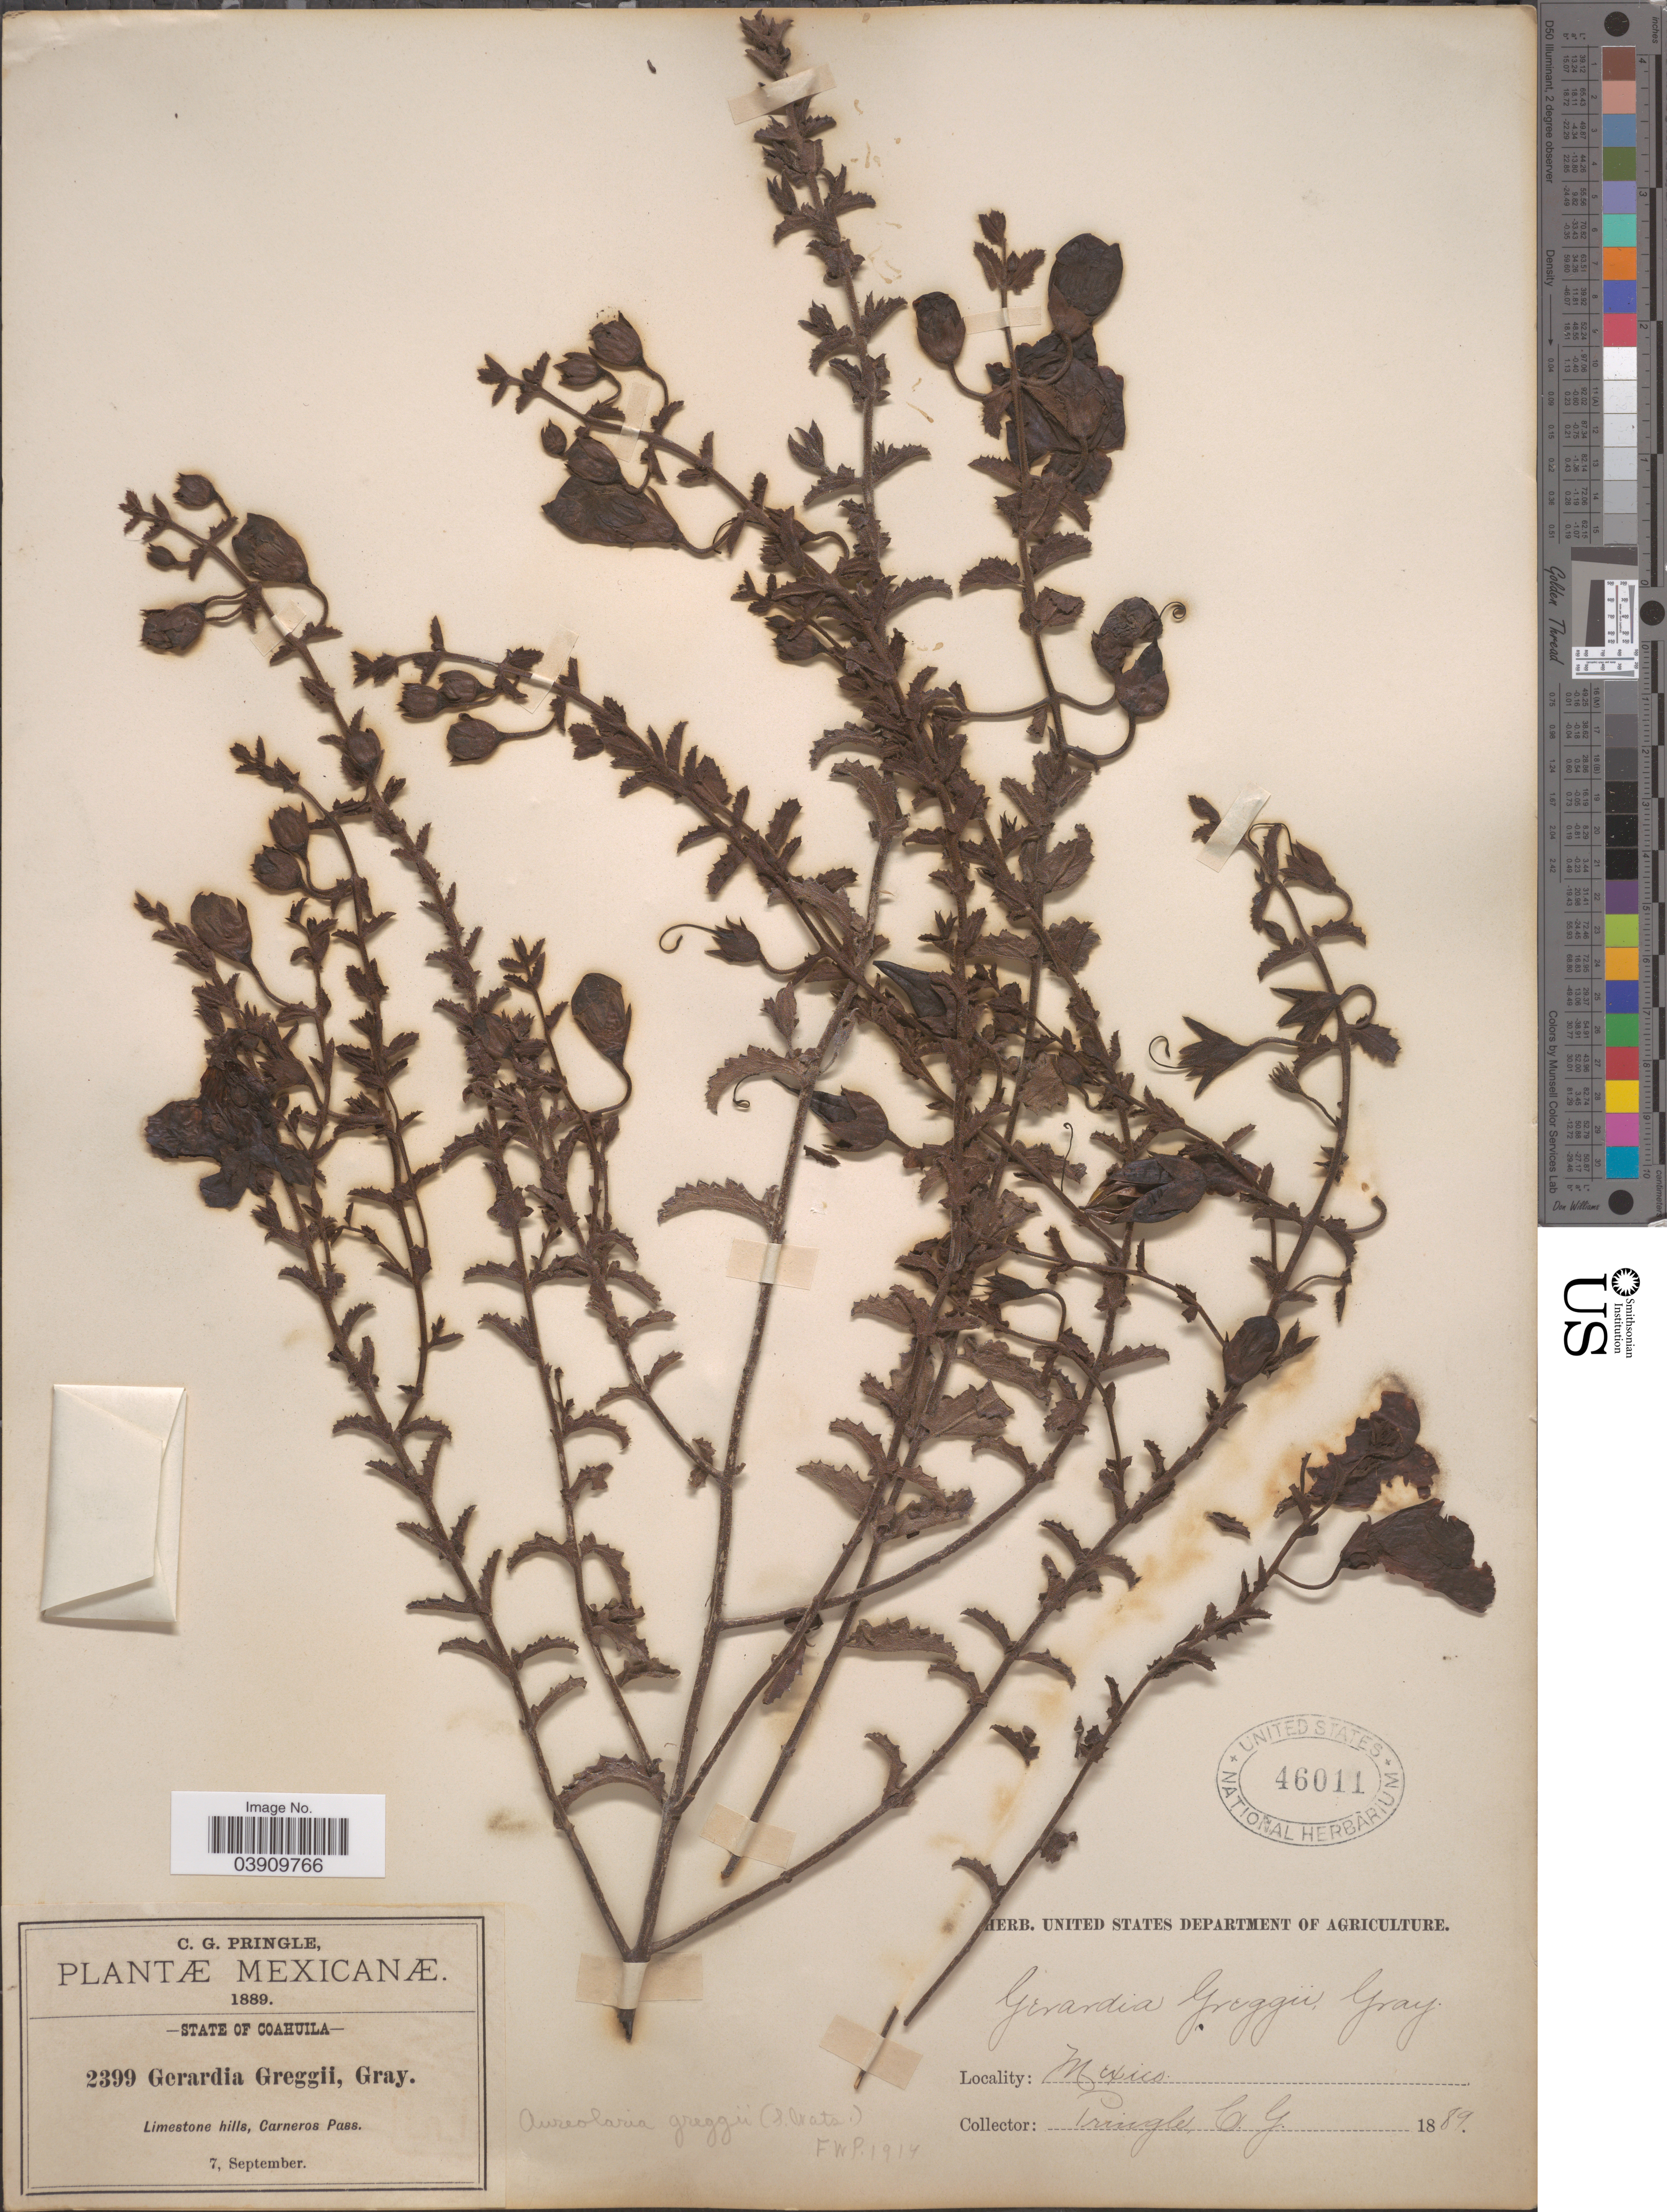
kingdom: Plantae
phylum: Tracheophyta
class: Magnoliopsida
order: Lamiales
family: Orobanchaceae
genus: Aureolaria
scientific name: Aureolaria greggii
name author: (S. Watson) Pennell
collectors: C. G. Pringle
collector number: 2399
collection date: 1889-09-07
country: Mexico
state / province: Coahuila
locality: Carneros Pass.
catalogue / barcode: US 46011